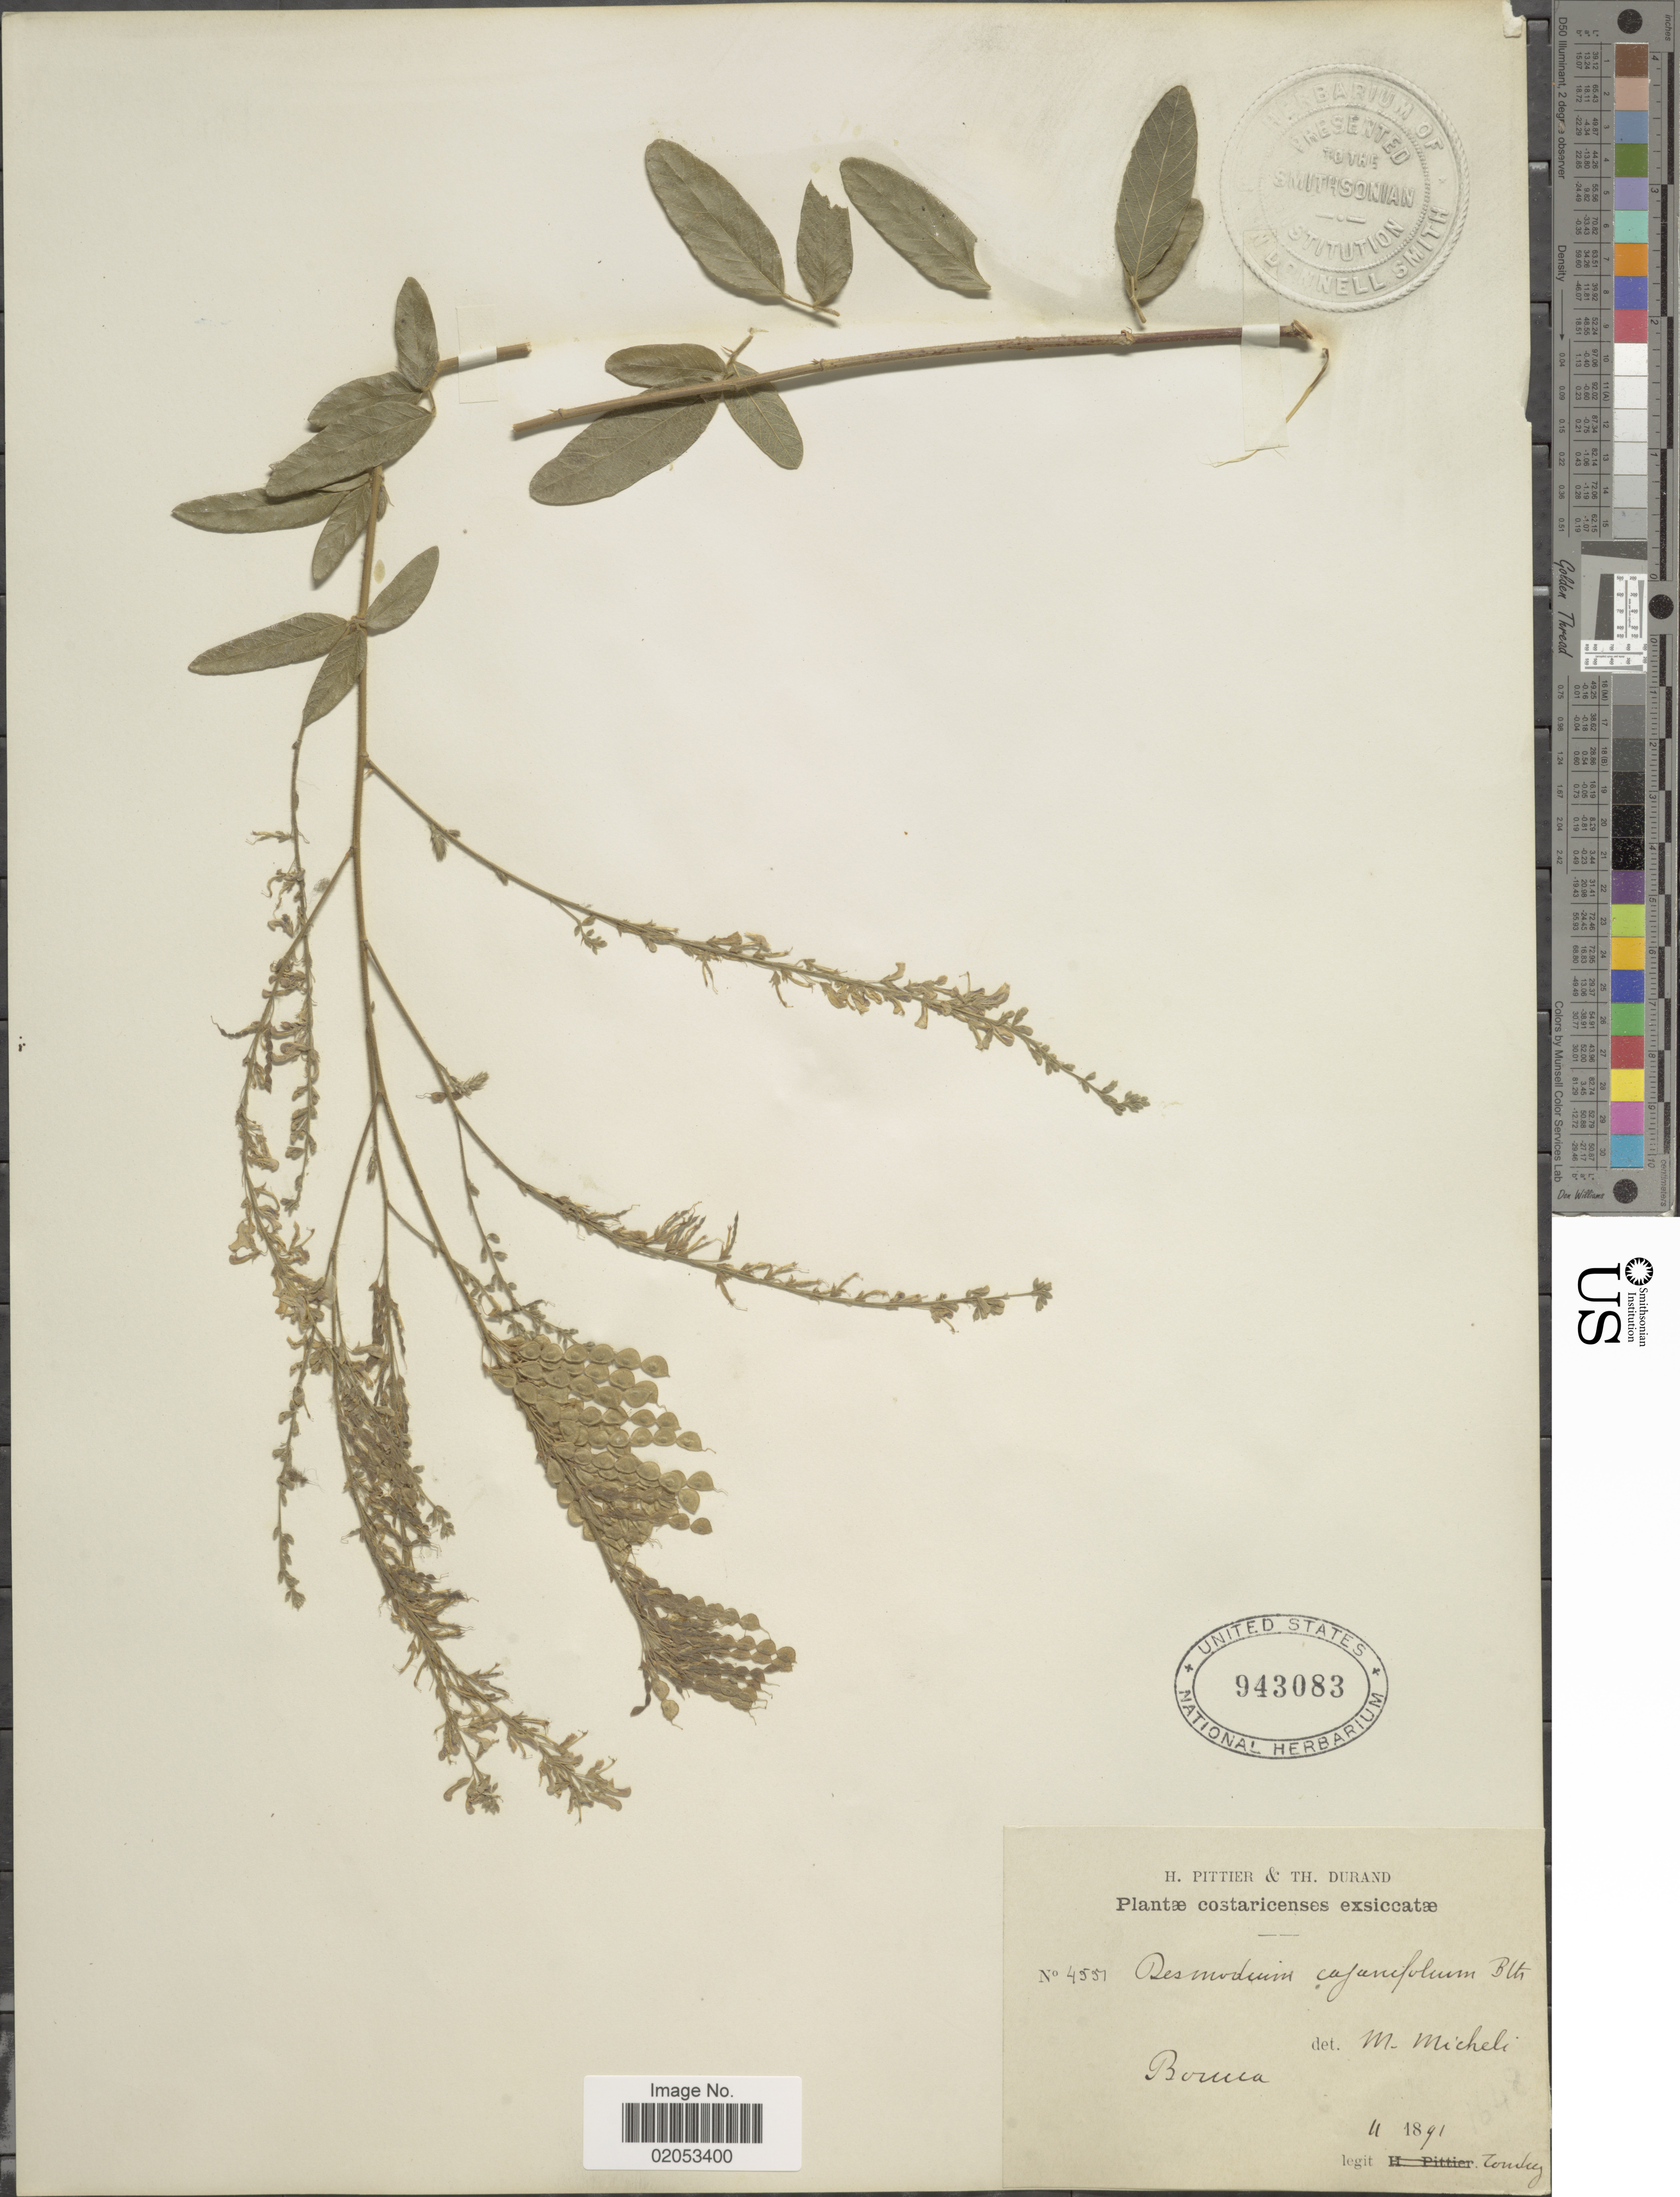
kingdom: Plantae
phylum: Tracheophyta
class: Magnoliopsida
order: Fabales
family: Fabaceae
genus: Desmodium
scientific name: Desmodium cajanifolium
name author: (Kunth) DC.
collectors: A. Tonduz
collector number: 4551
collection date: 1891-02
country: Costa Rica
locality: Boruca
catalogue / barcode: US 943083